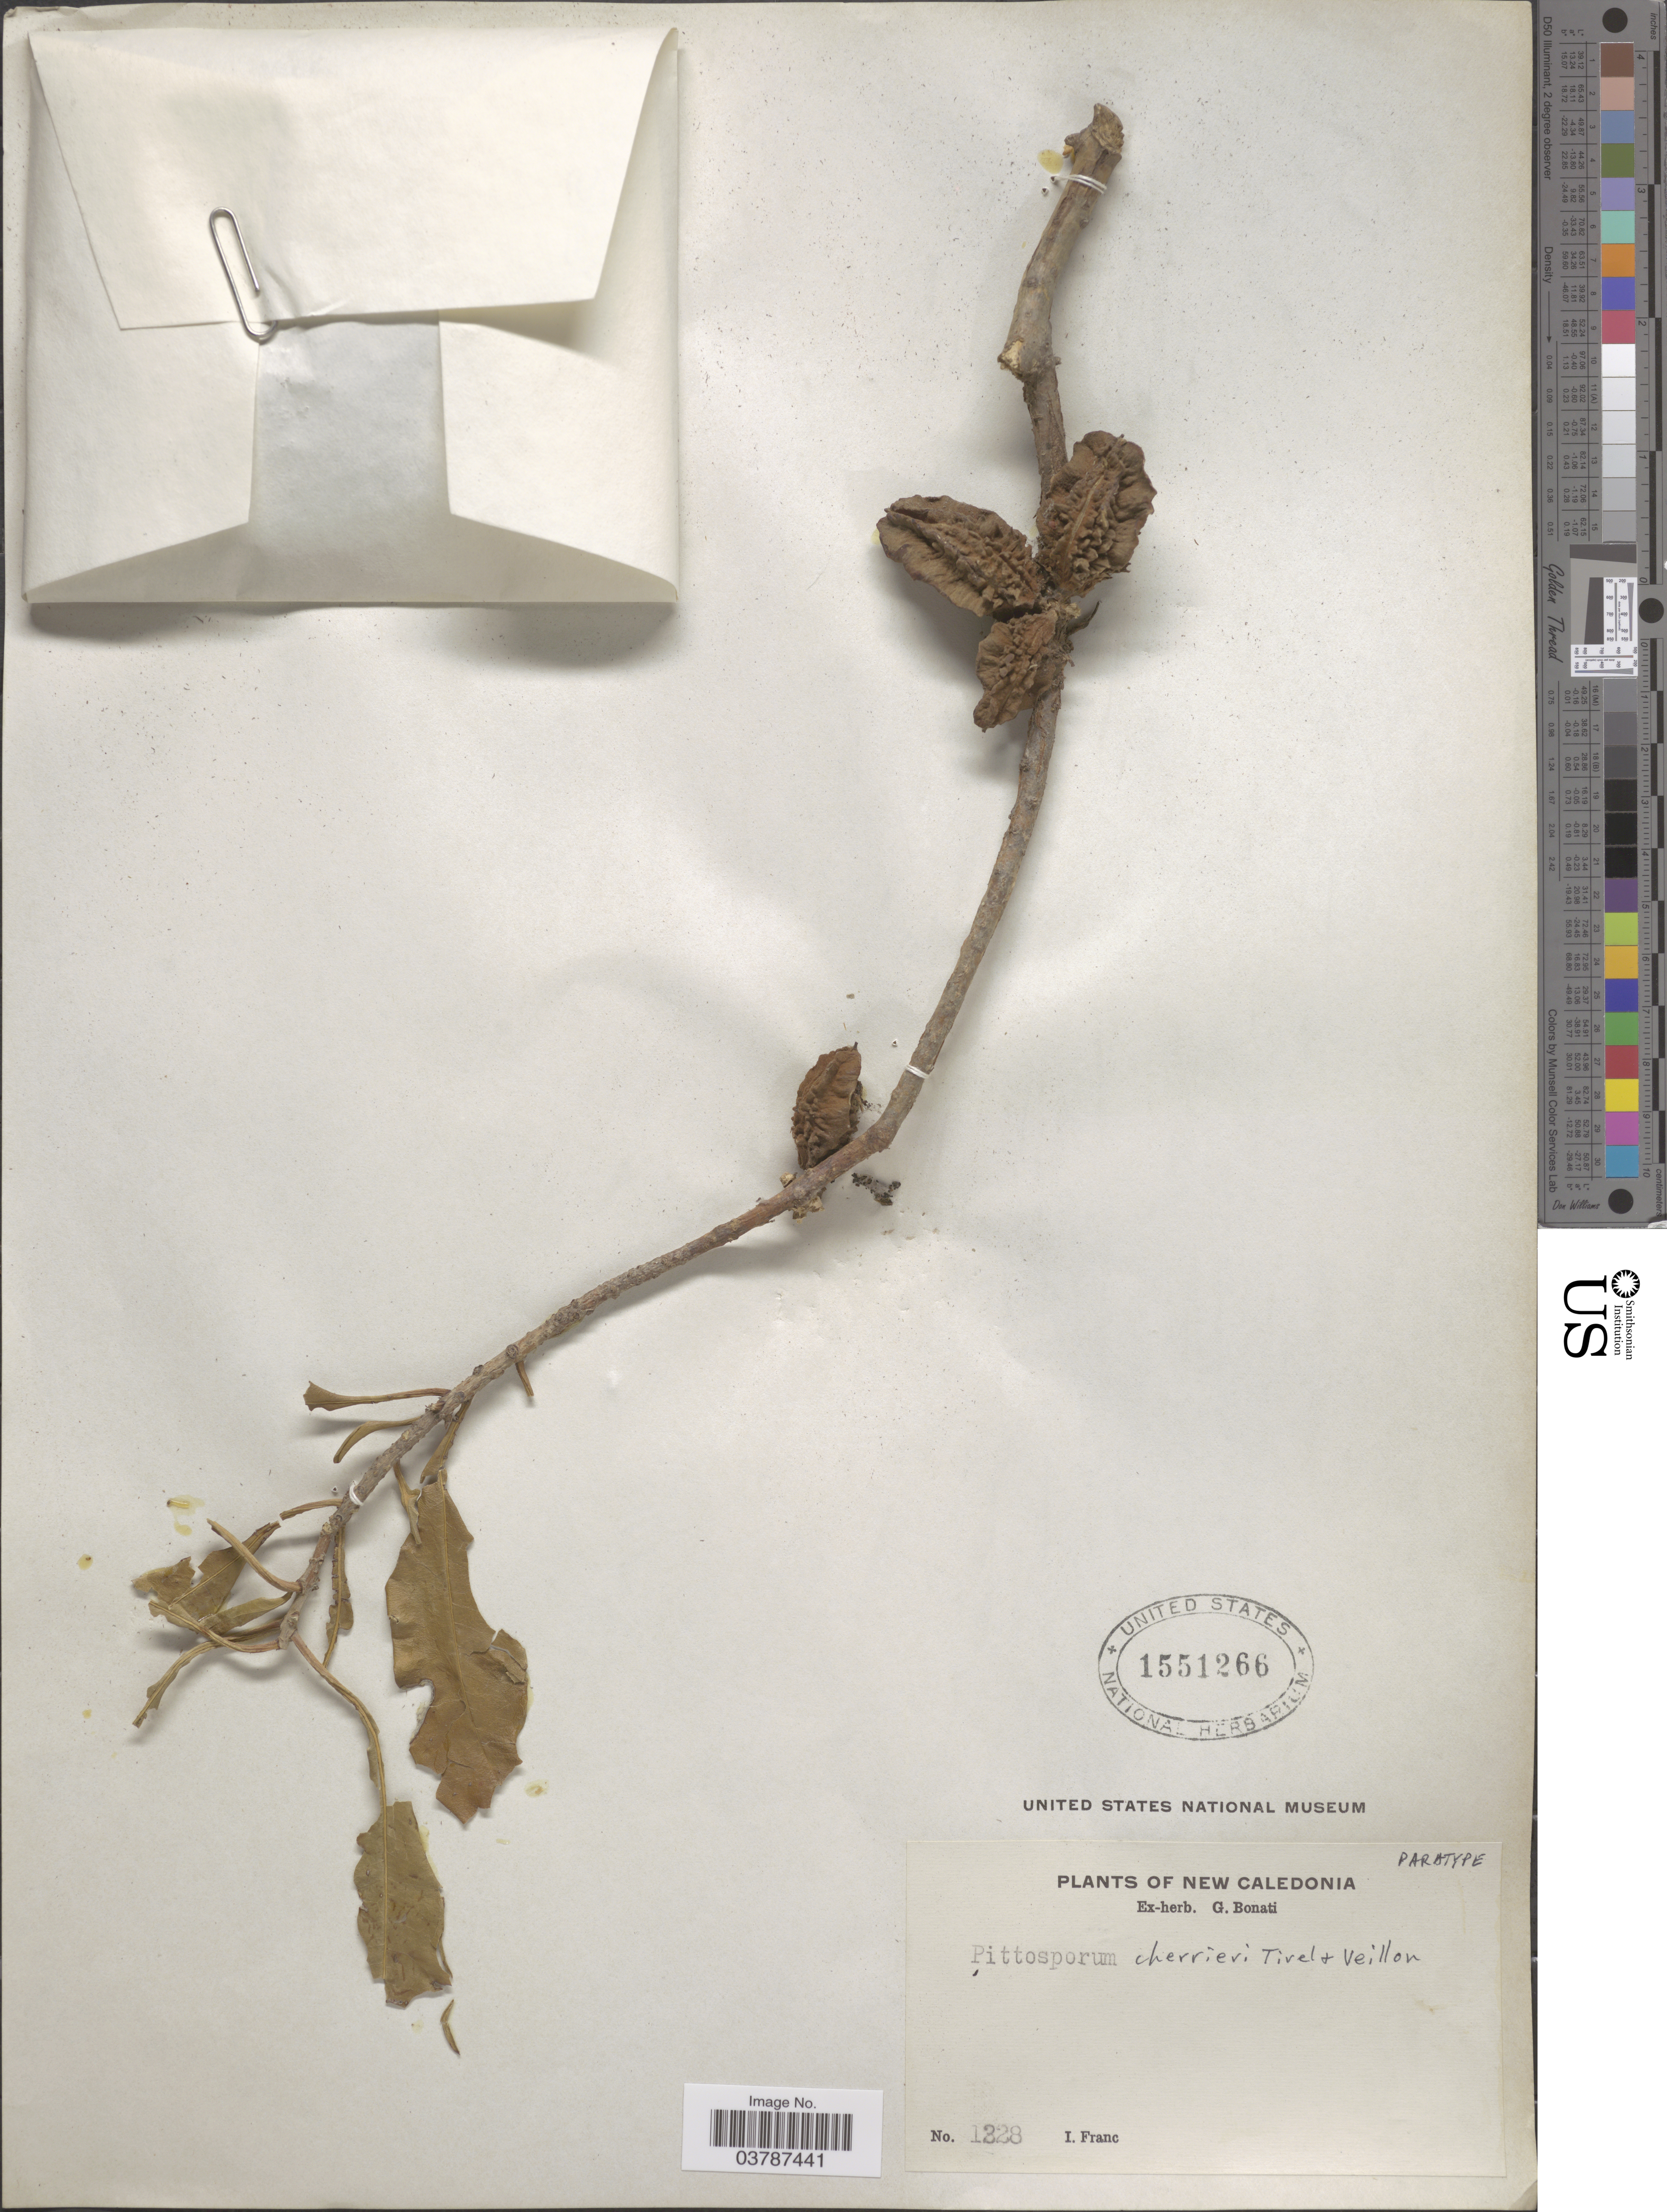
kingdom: Plantae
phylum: Tracheophyta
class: Magnoliopsida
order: Apiales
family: Pittosporaceae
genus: Pittosporum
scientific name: Pittosporum cherrieri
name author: Tirel & Veillon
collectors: I. Franc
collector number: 1328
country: New Caledonia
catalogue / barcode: US 1551266